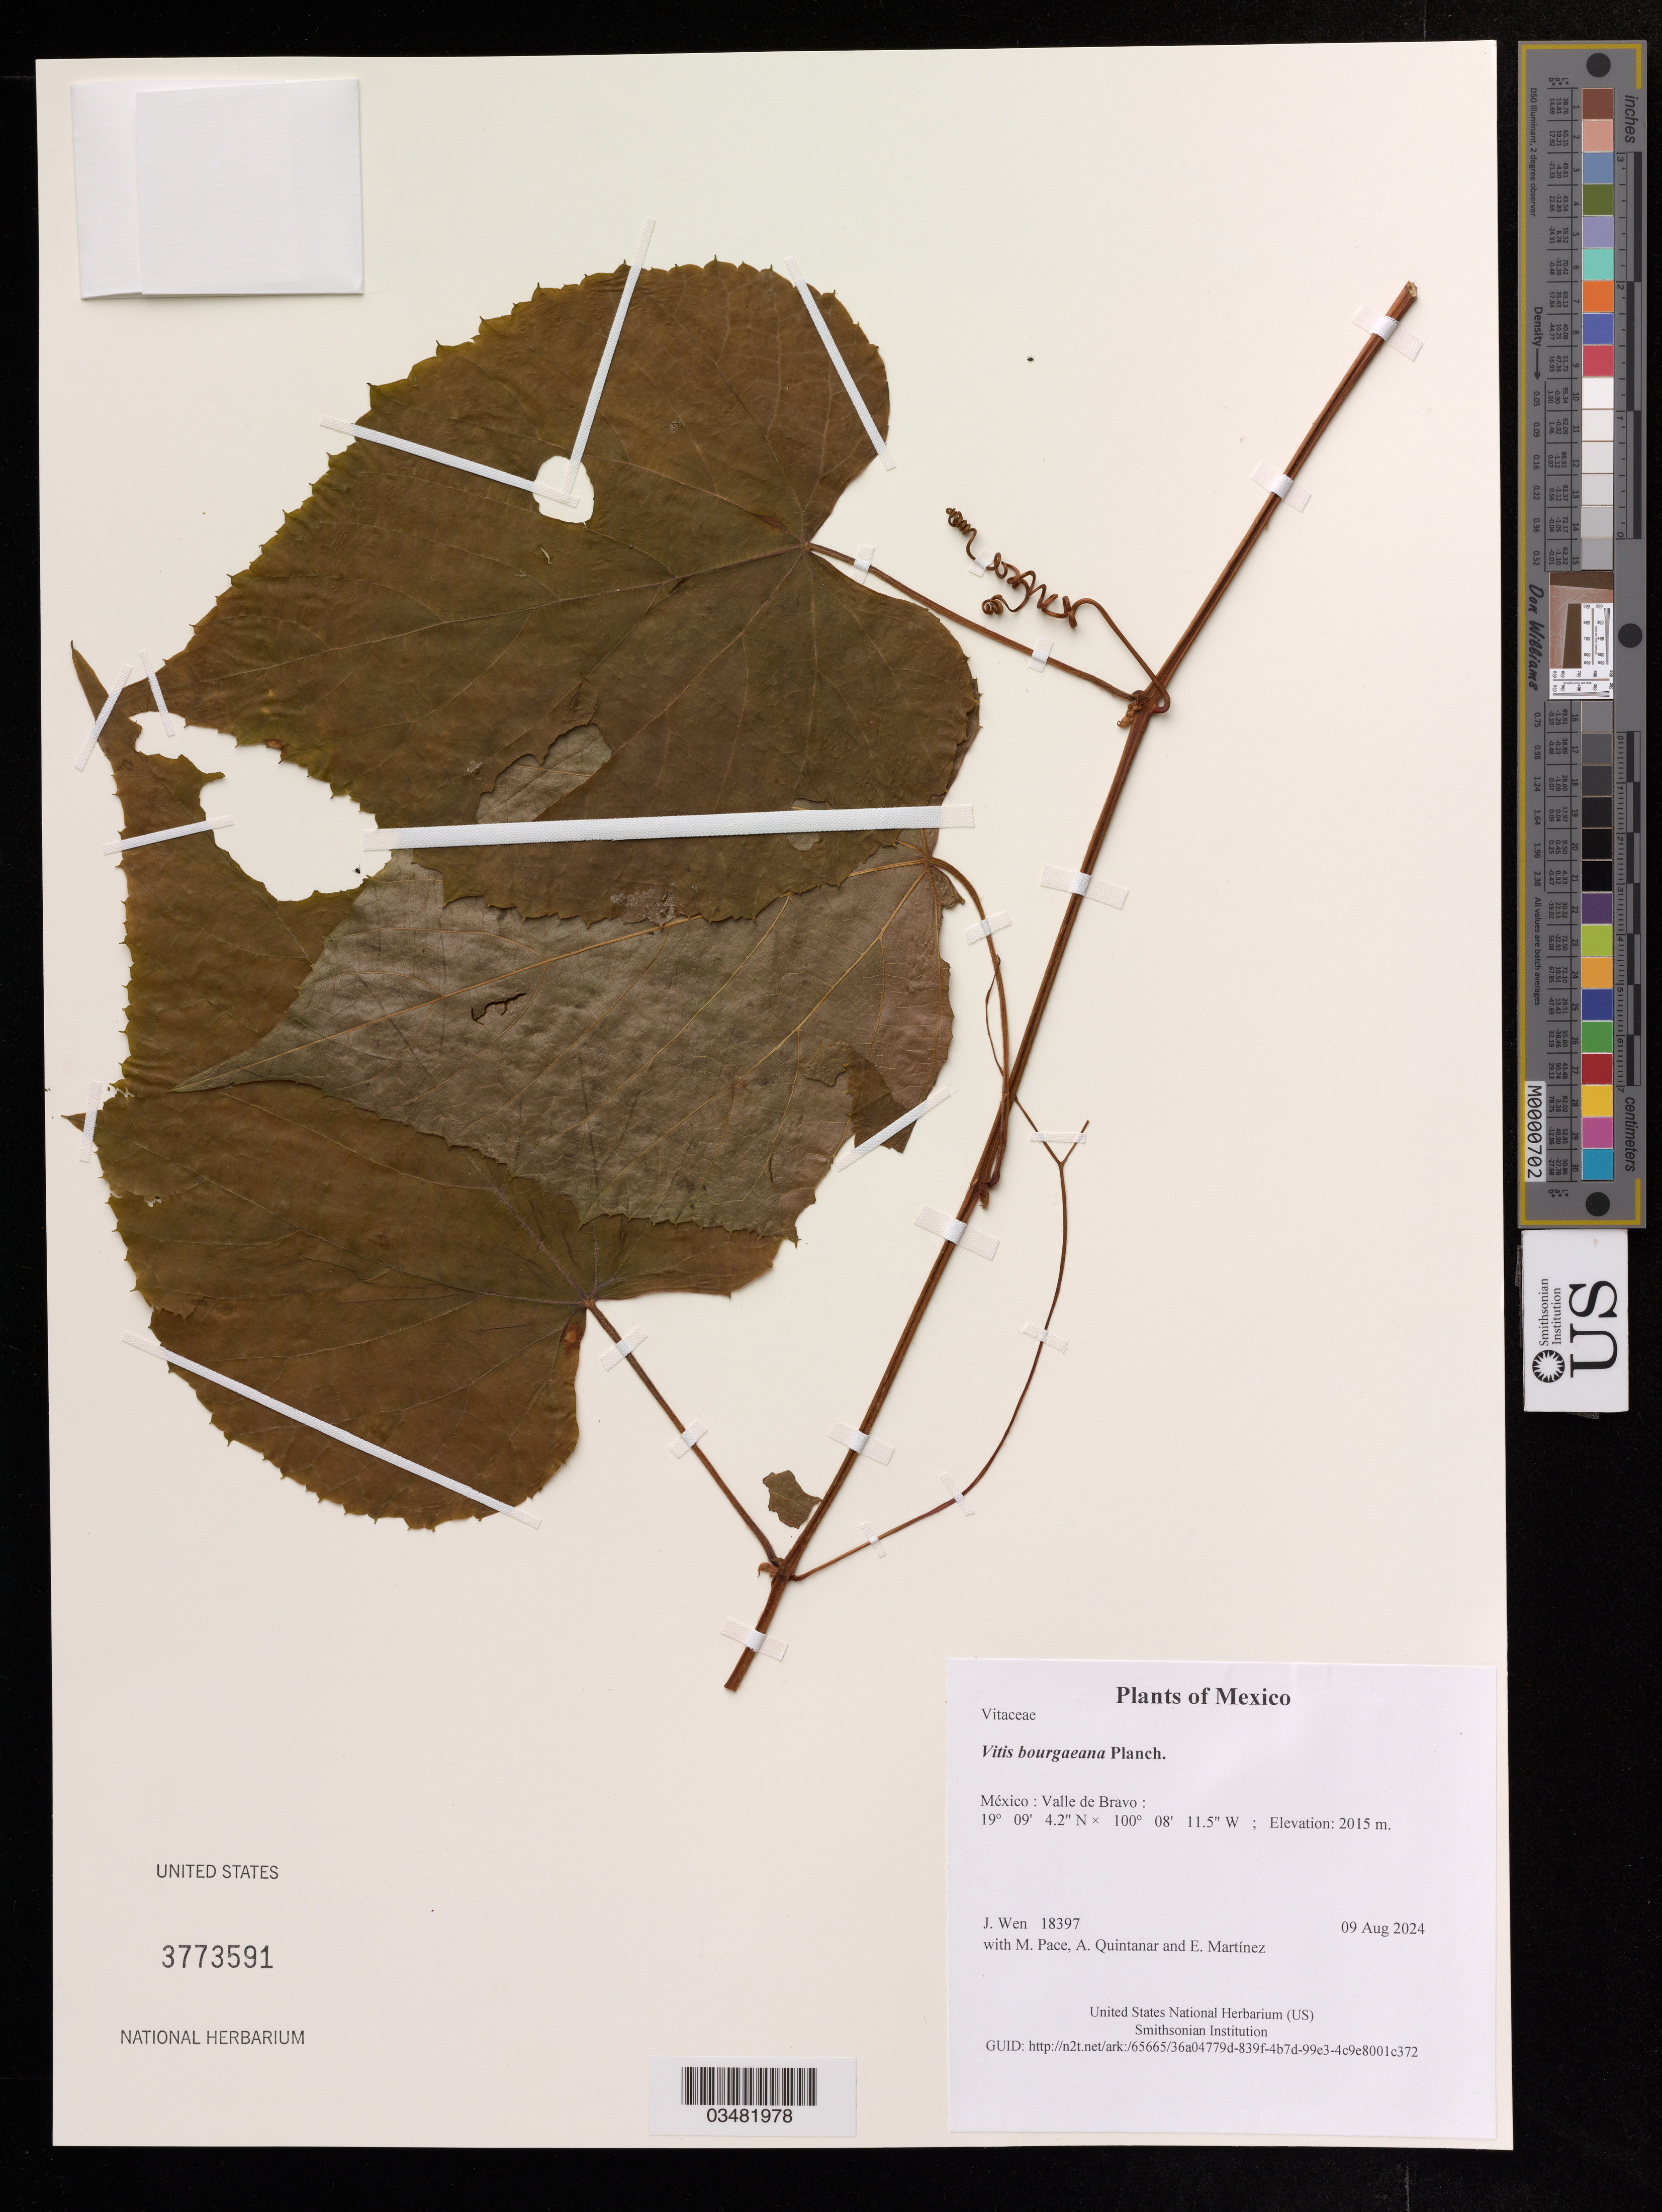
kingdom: Plantae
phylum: Tracheophyta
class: Magnoliopsida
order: Vitales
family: Vitaceae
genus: Vitis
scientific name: Vitis bourgaeana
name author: Planch.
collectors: J. Wen, M. Pace, A. Quintanar & E. Martinez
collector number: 18397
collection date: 2024-08-09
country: Mexico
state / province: México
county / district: Valle de Bravo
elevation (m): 2015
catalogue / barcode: US 3773591